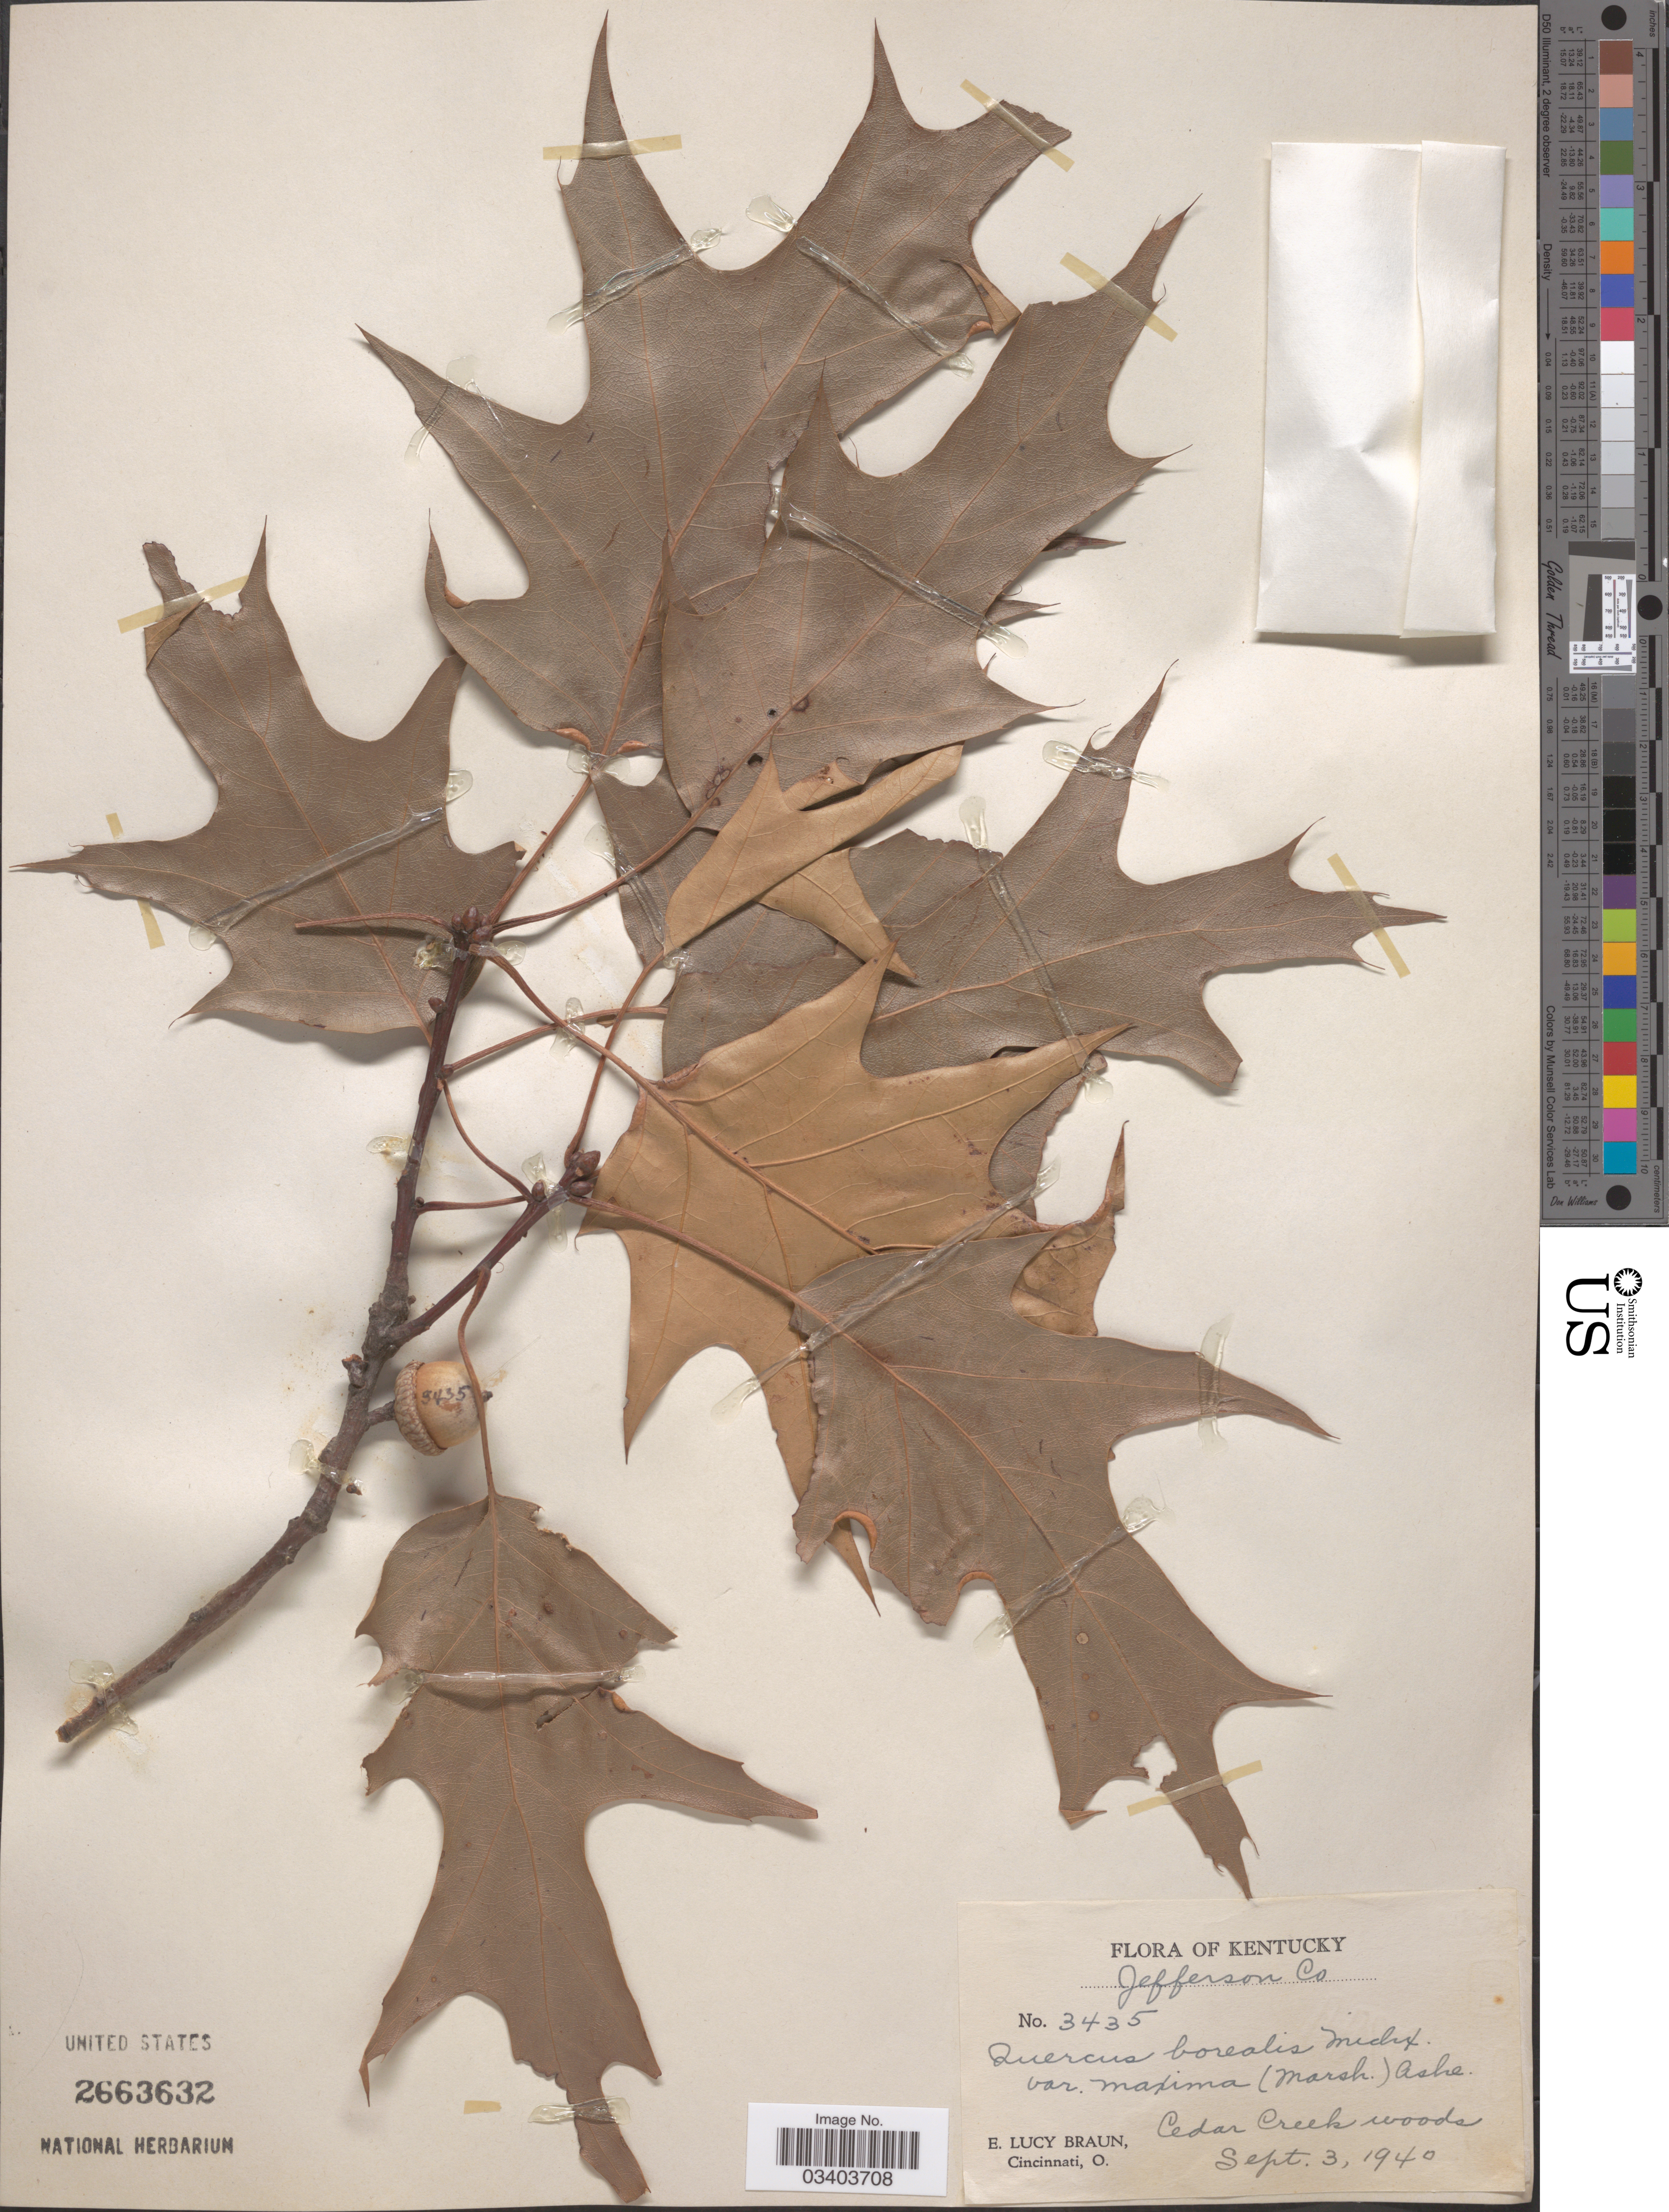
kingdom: Plantae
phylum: Tracheophyta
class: Magnoliopsida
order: Fagales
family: Fagaceae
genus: Quercus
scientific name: Quercus borealis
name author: F. Michx.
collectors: E. L. Braun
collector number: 3435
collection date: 1940-09-03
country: United States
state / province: Kentucky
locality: Jefferson Co. Cedar Creek woods.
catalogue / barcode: US 2663632